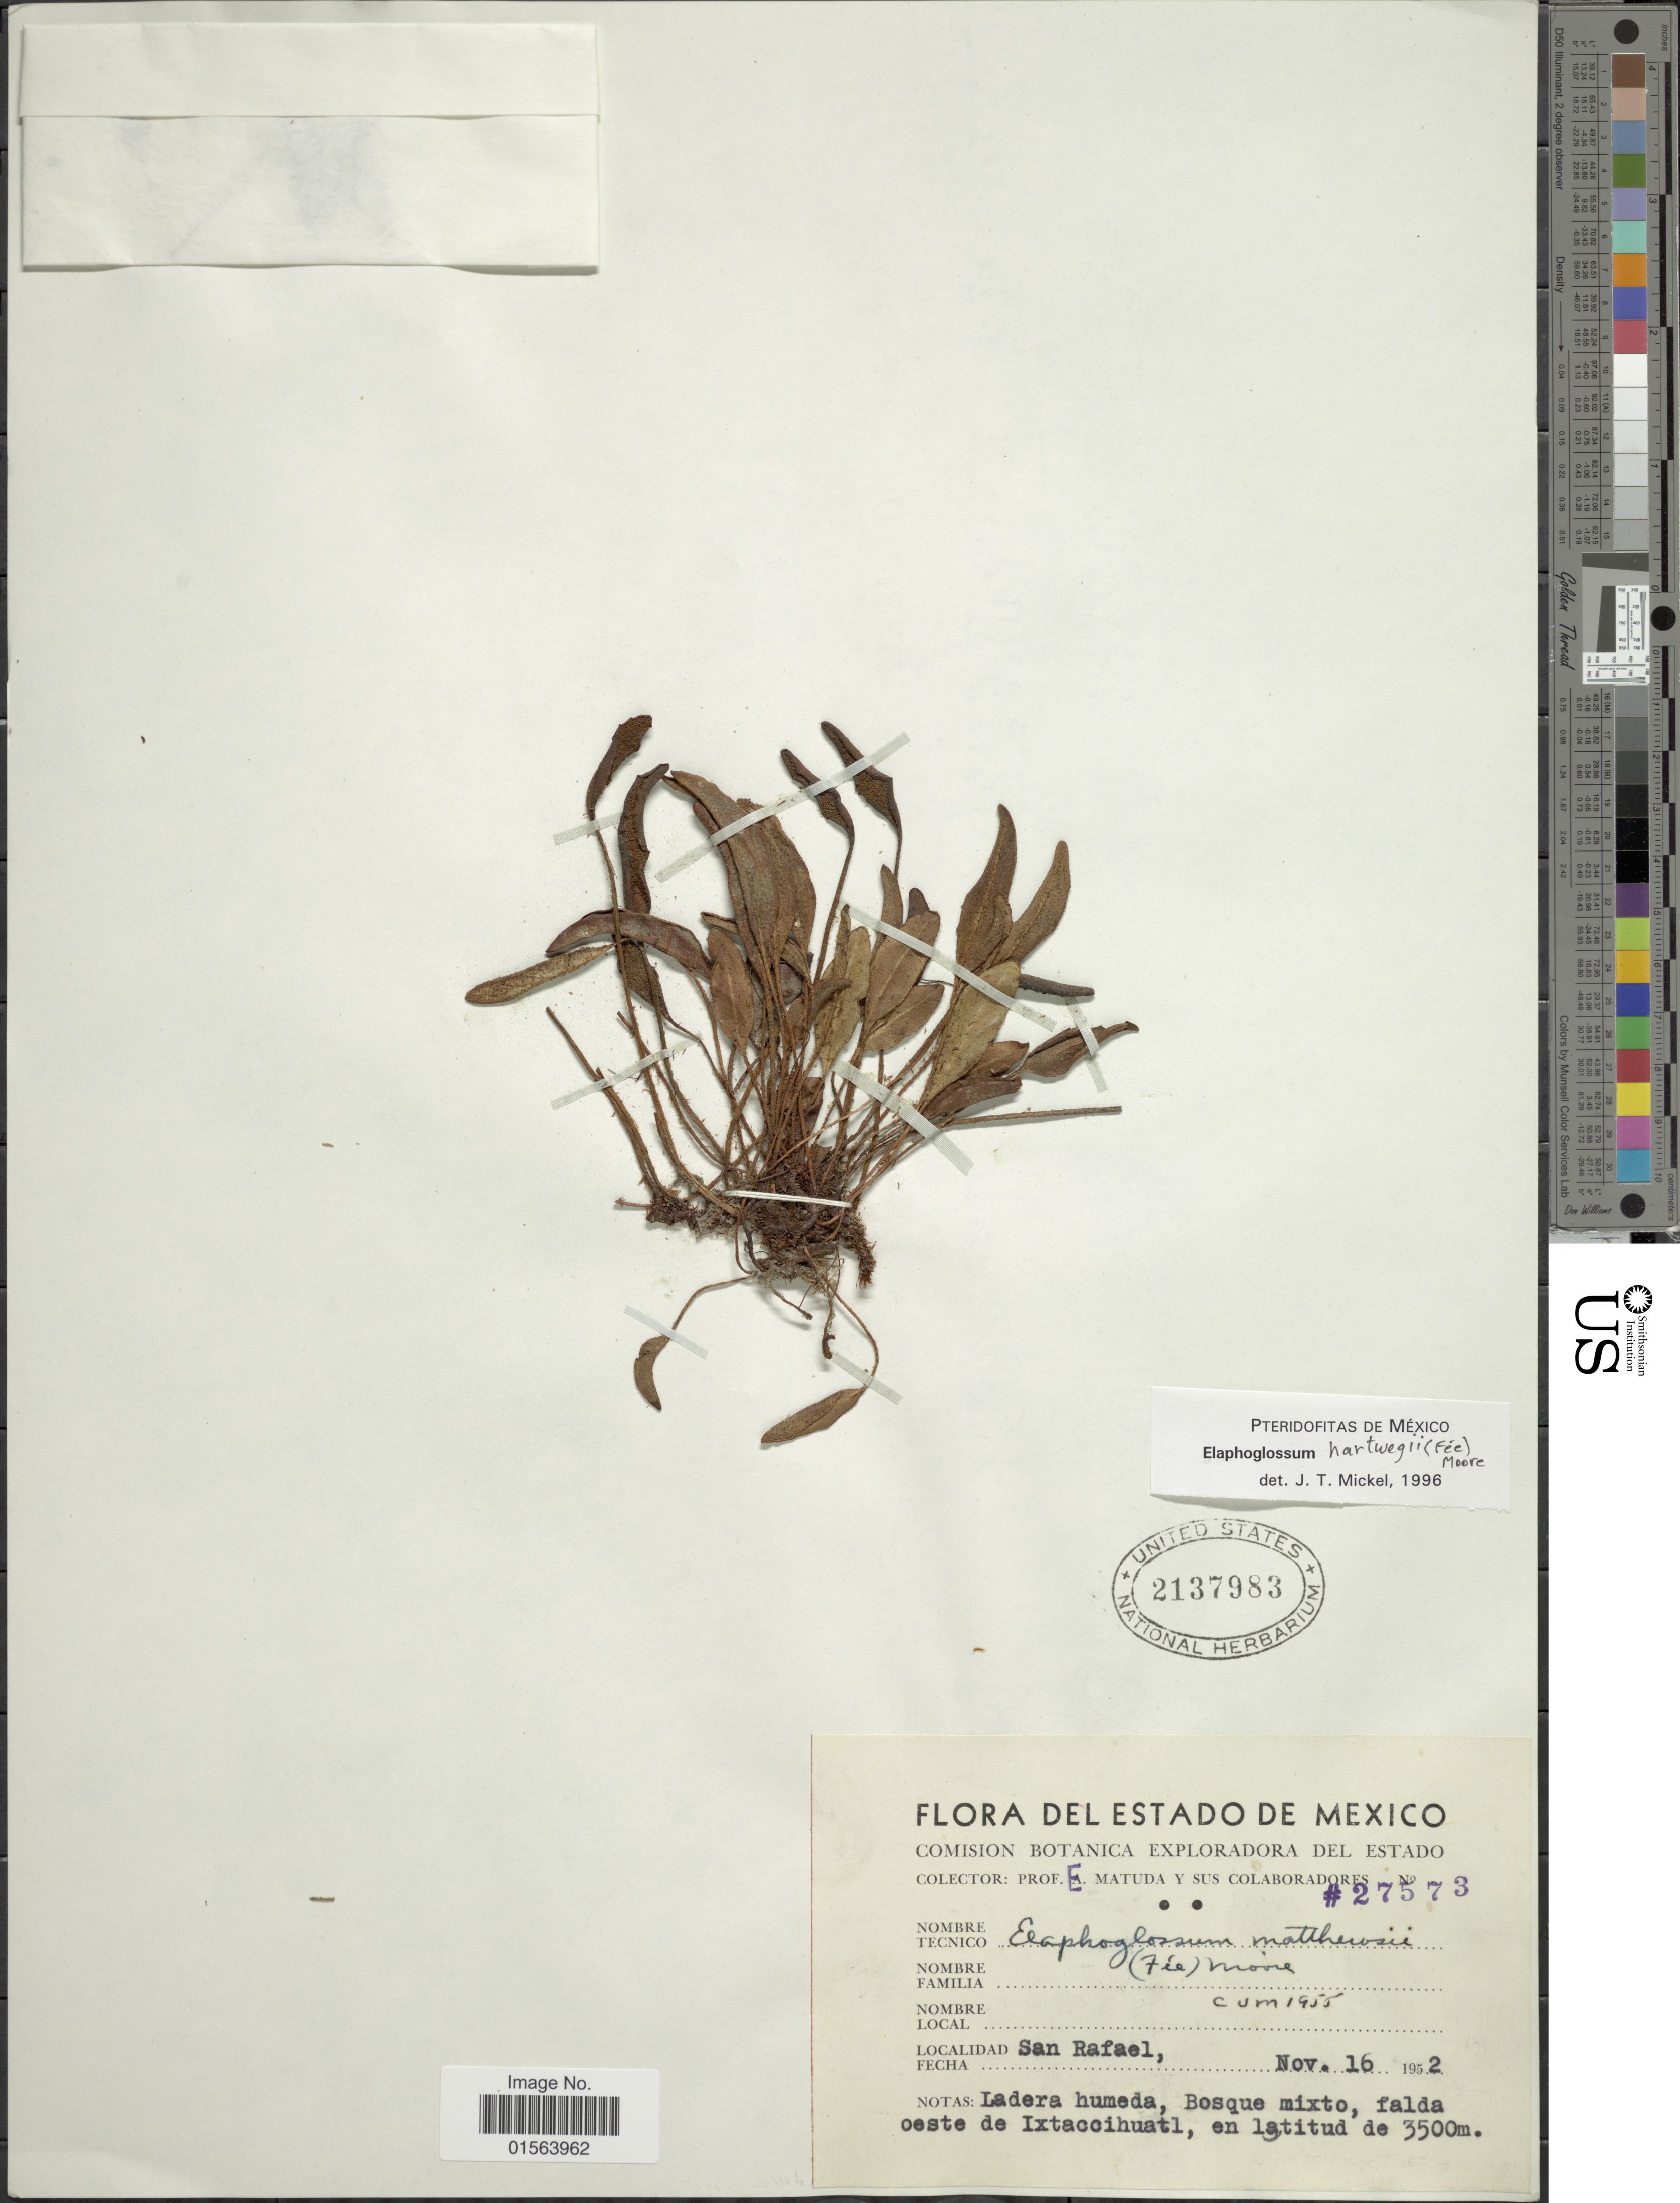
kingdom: Plantae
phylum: Tracheophyta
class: Polypodiopsida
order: Polypodiales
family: Dryopteridaceae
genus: Elaphoglossum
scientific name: Elaphoglossum hartwegii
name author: (Fée) T. Moore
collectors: E. Matuda & et al.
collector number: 27573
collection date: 1952-11-16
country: Mexico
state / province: México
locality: Estado de Mexico, San Rafael, falda oeste de Ixtaccihuatl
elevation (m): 3500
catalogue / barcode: US 2137983